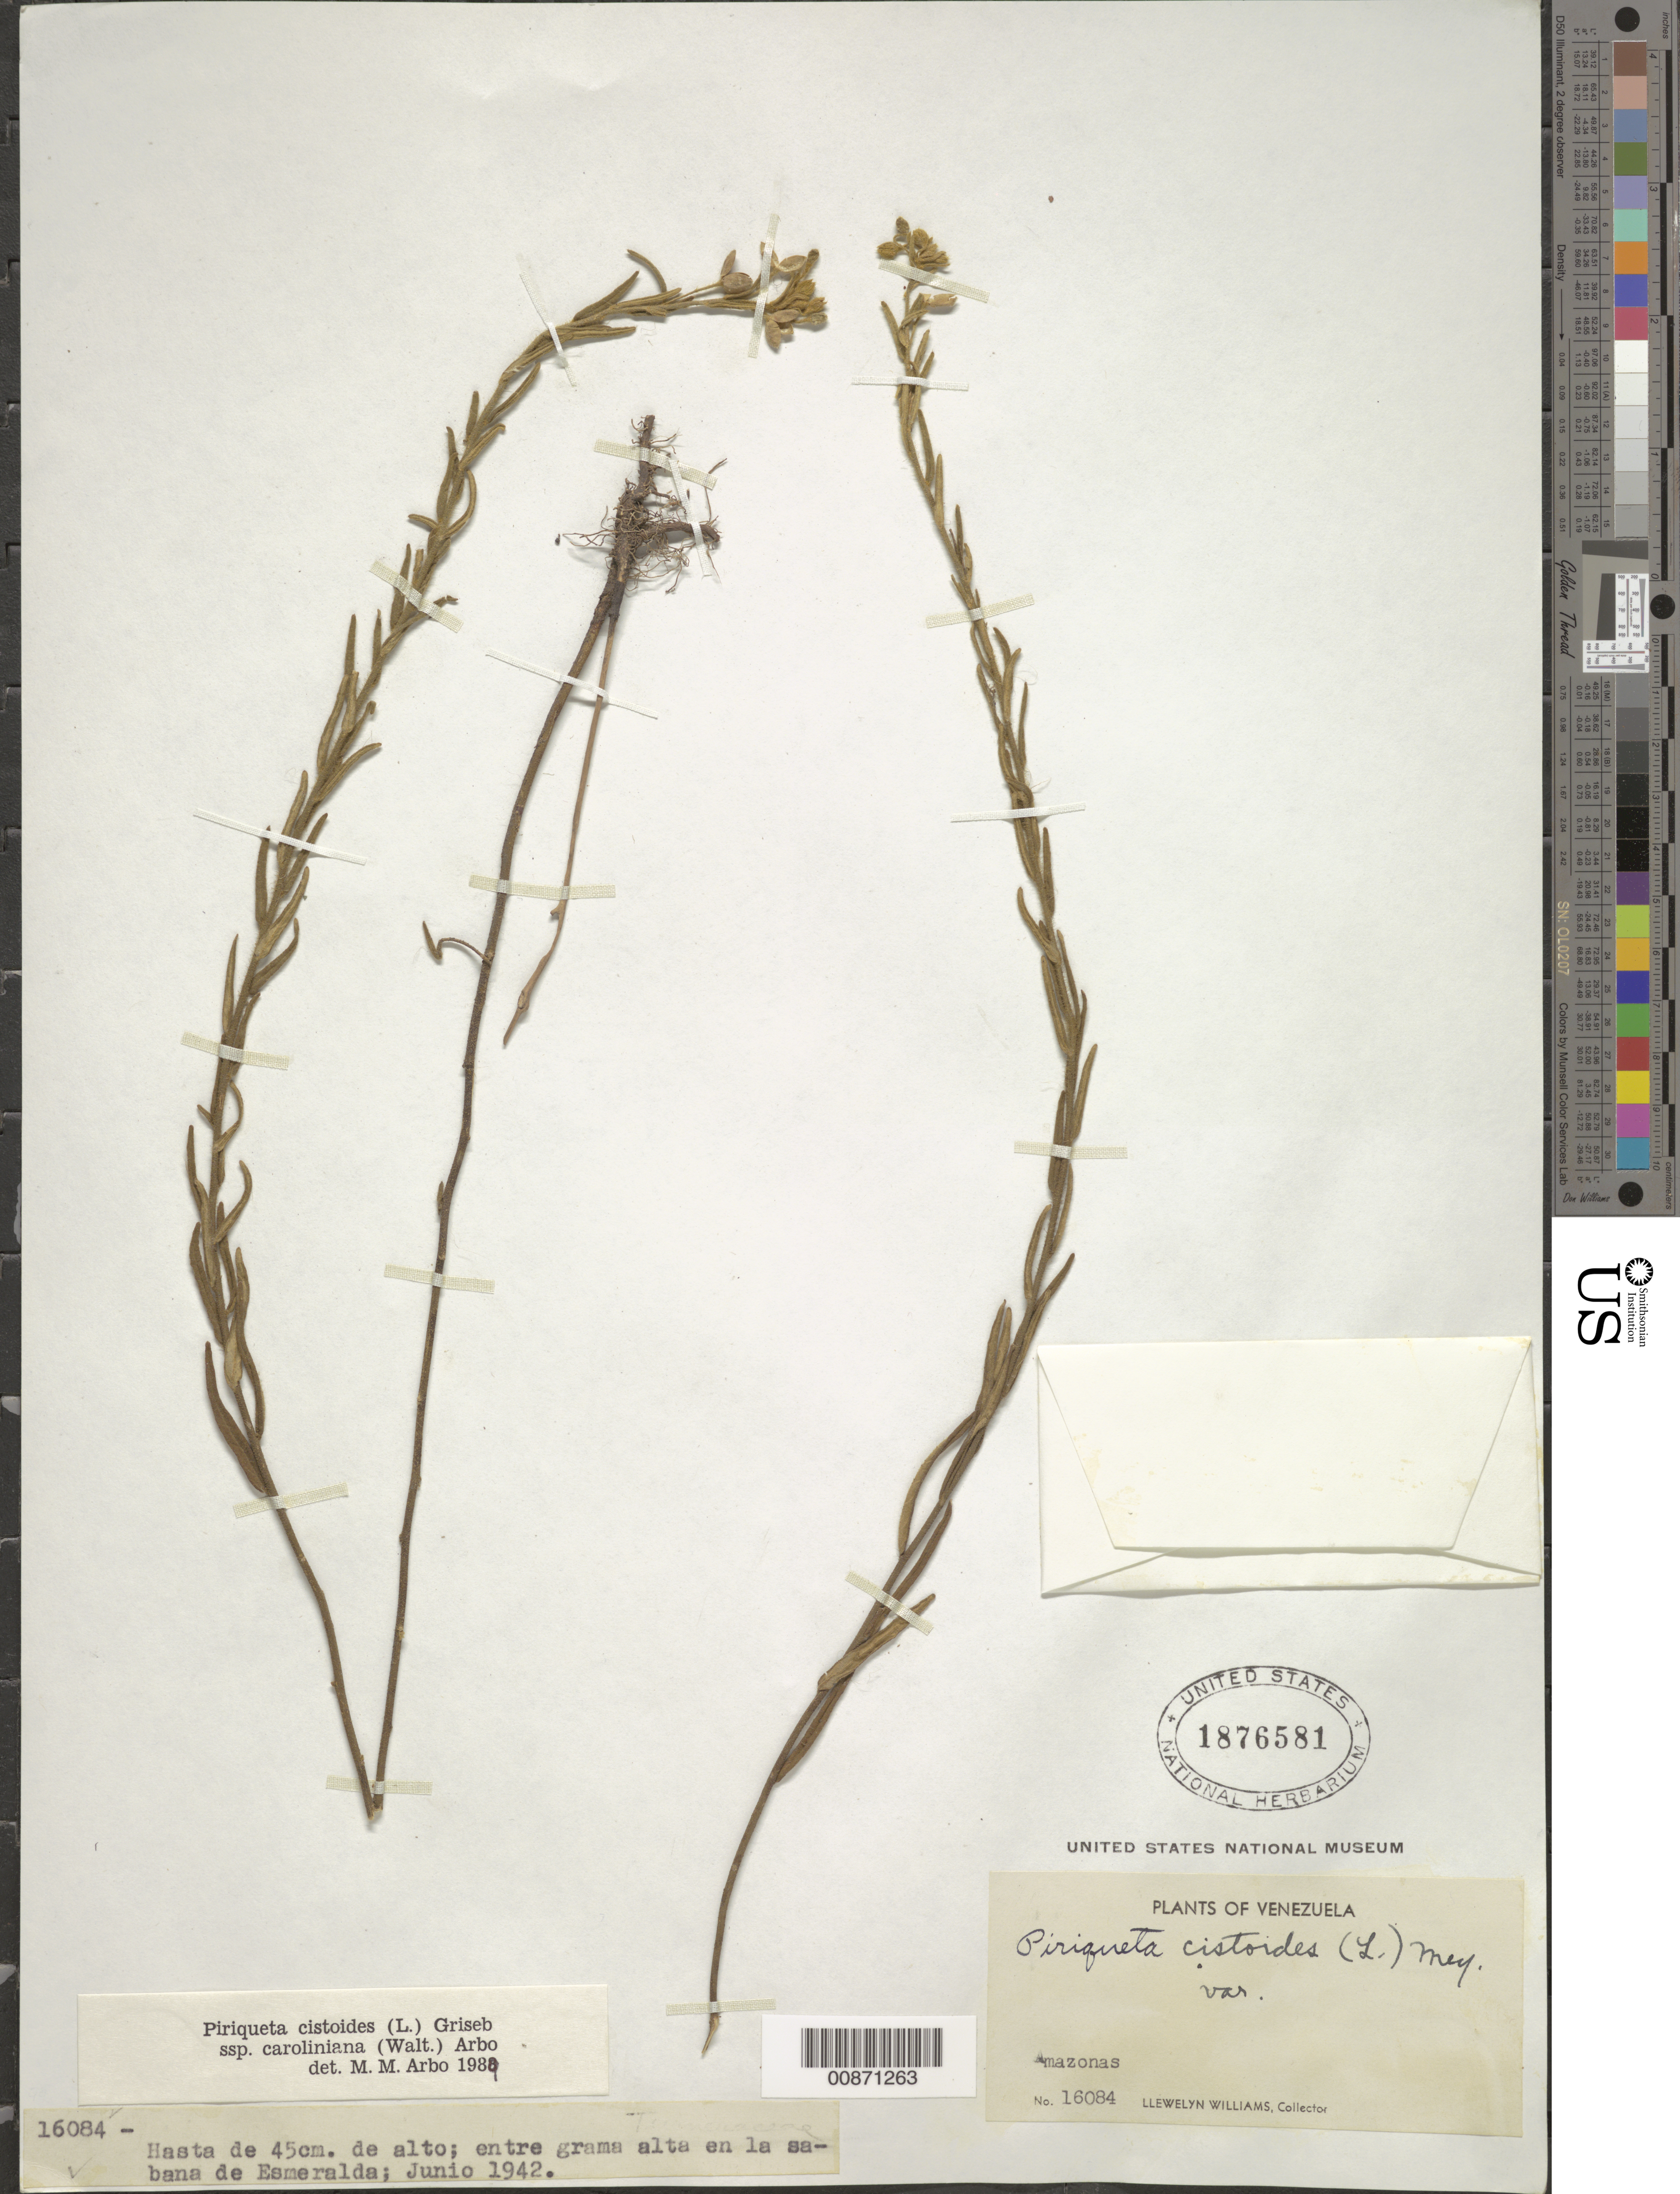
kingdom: Plantae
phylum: Tracheophyta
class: Magnoliopsida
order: Malpighiales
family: Turneraceae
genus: Piriqueta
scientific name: Piriqueta cistoides subsp. caroliniana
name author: (Walter) Arbo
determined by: Arbo, M. M.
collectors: Ll. Williams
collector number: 16084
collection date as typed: Jun-42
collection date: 1942-06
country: Venezuela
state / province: Amazonas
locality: Esmeralda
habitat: Entre grama alta en la sabana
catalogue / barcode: US 1876581